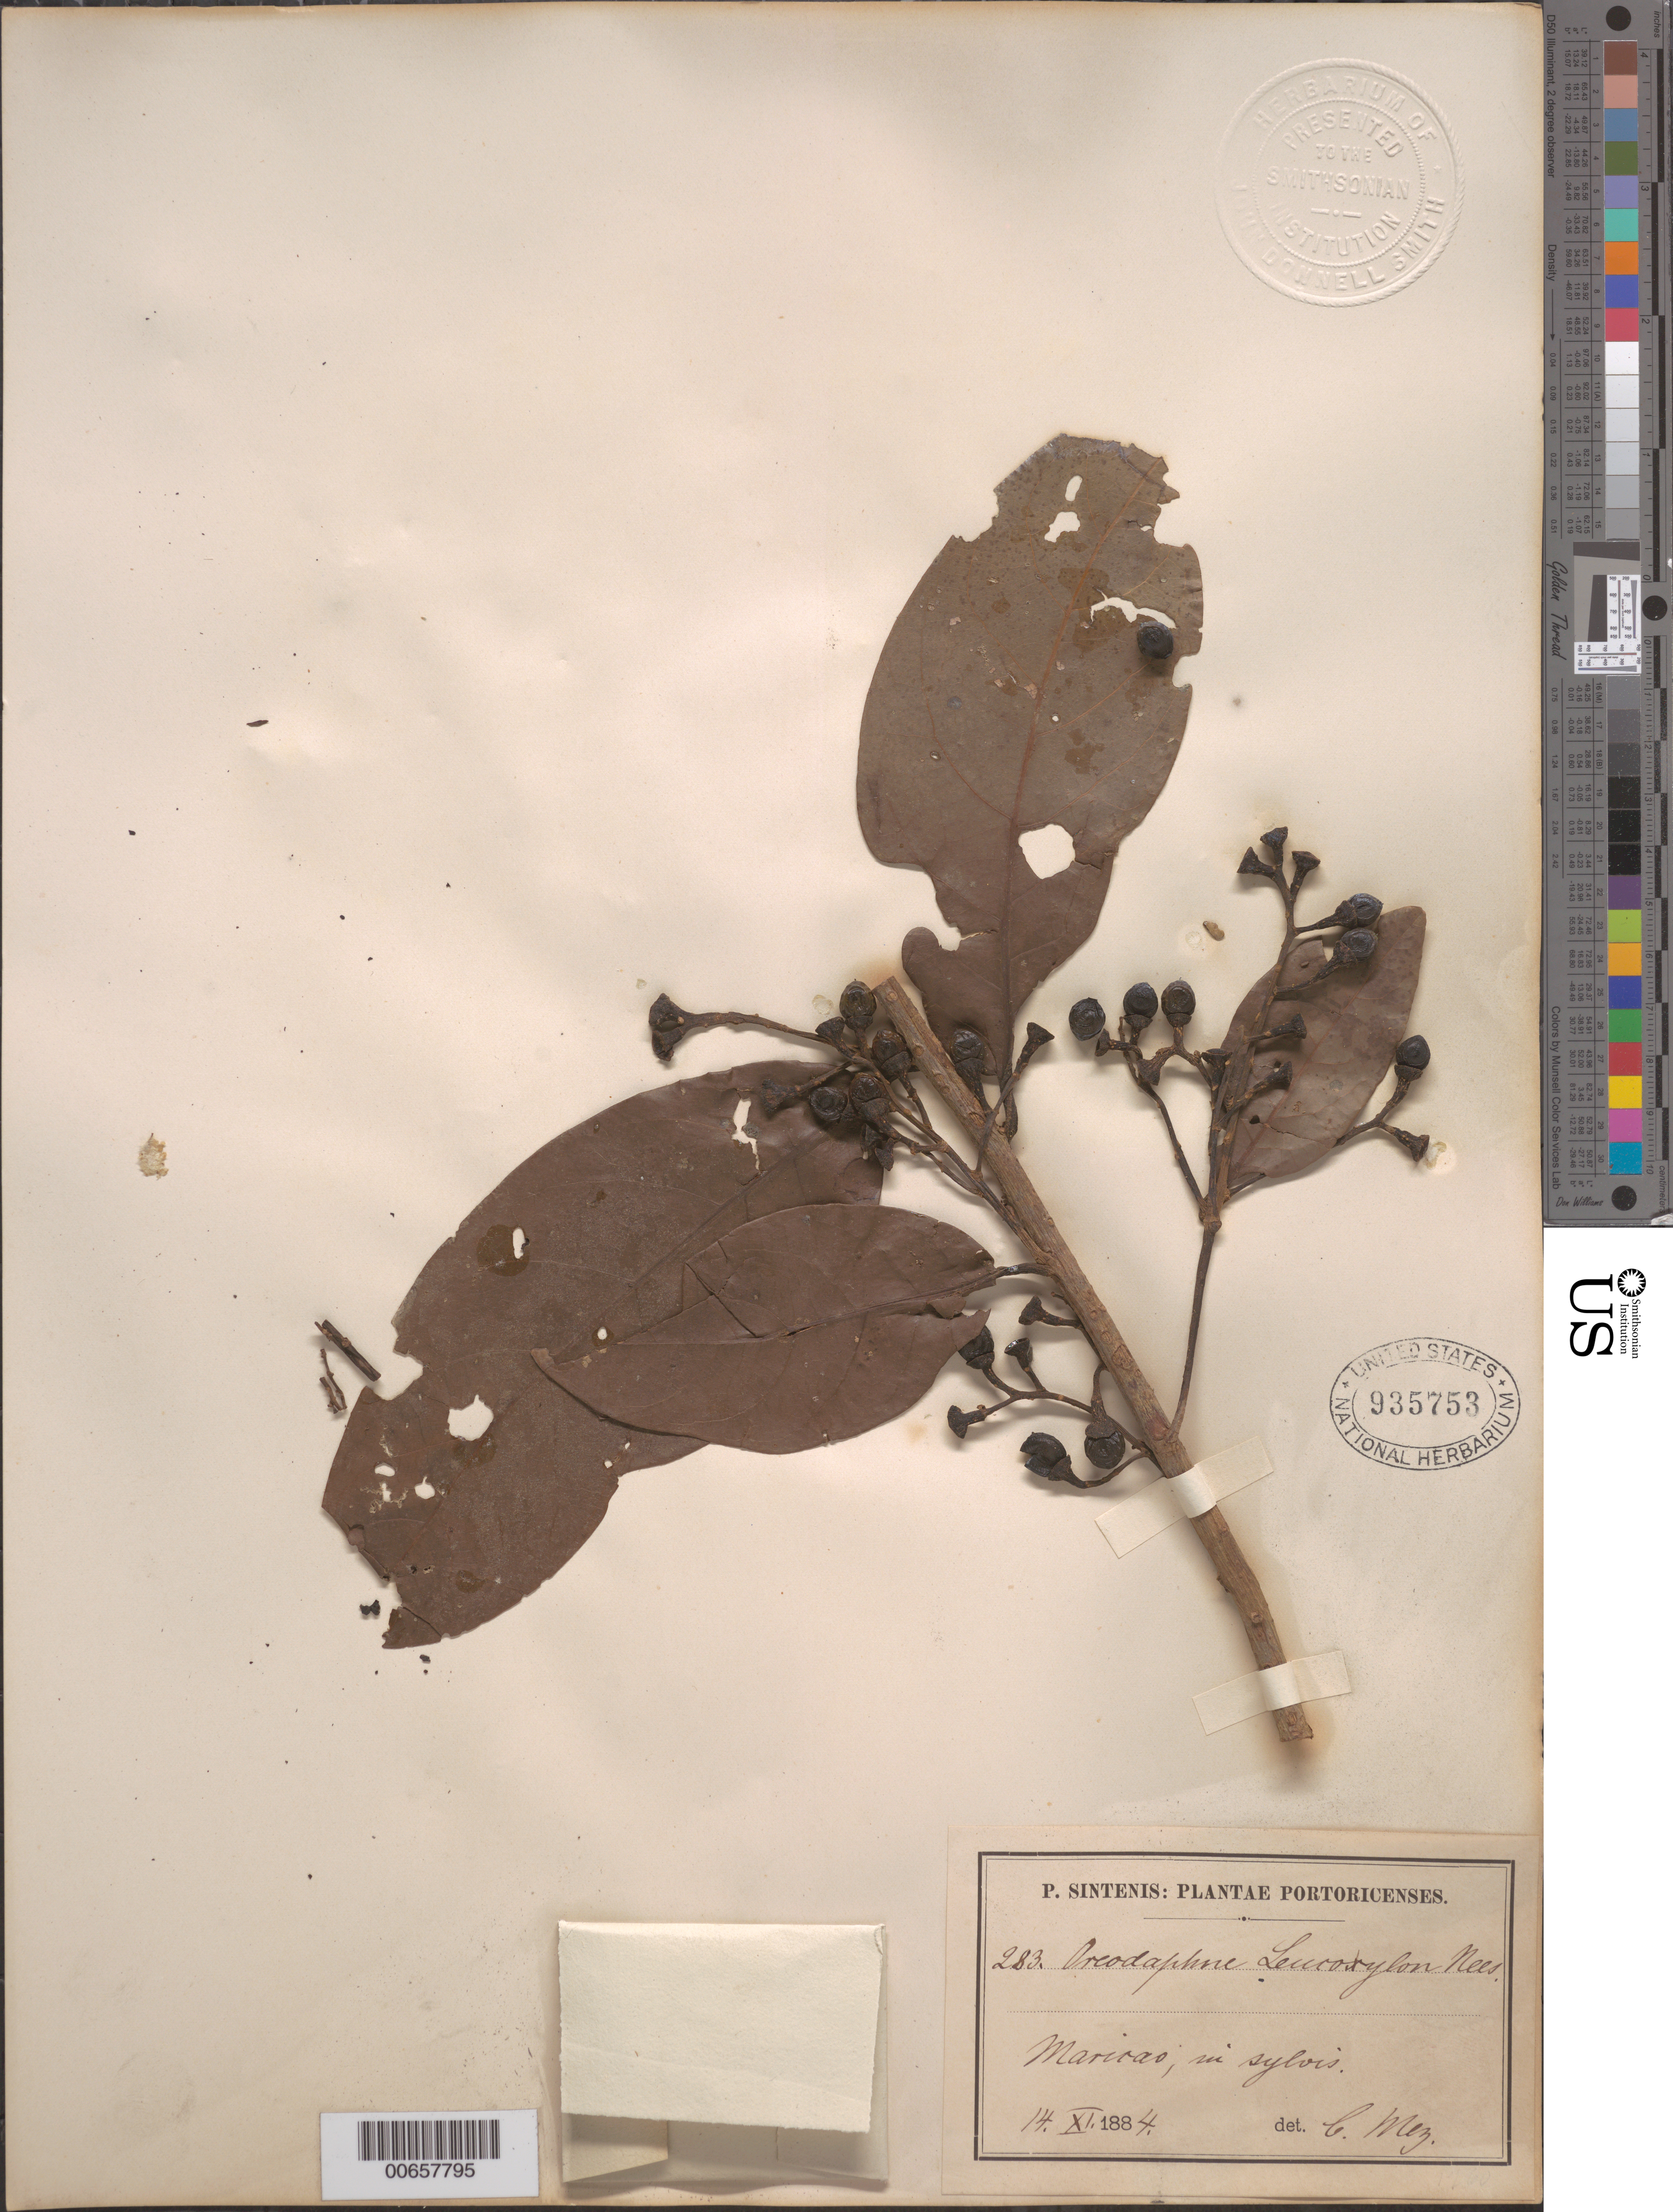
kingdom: Plantae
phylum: Tracheophyta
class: Magnoliopsida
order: Laurales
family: Lauraceae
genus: Ocotea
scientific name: Ocotea leucoxylon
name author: (Sw.) Laness.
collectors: P. Sintenis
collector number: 283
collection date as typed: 14 Nov 1884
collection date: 1884-11-14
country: Puerto Rico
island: Greater Antilles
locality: Maricao, in sylvis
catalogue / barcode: US 935753